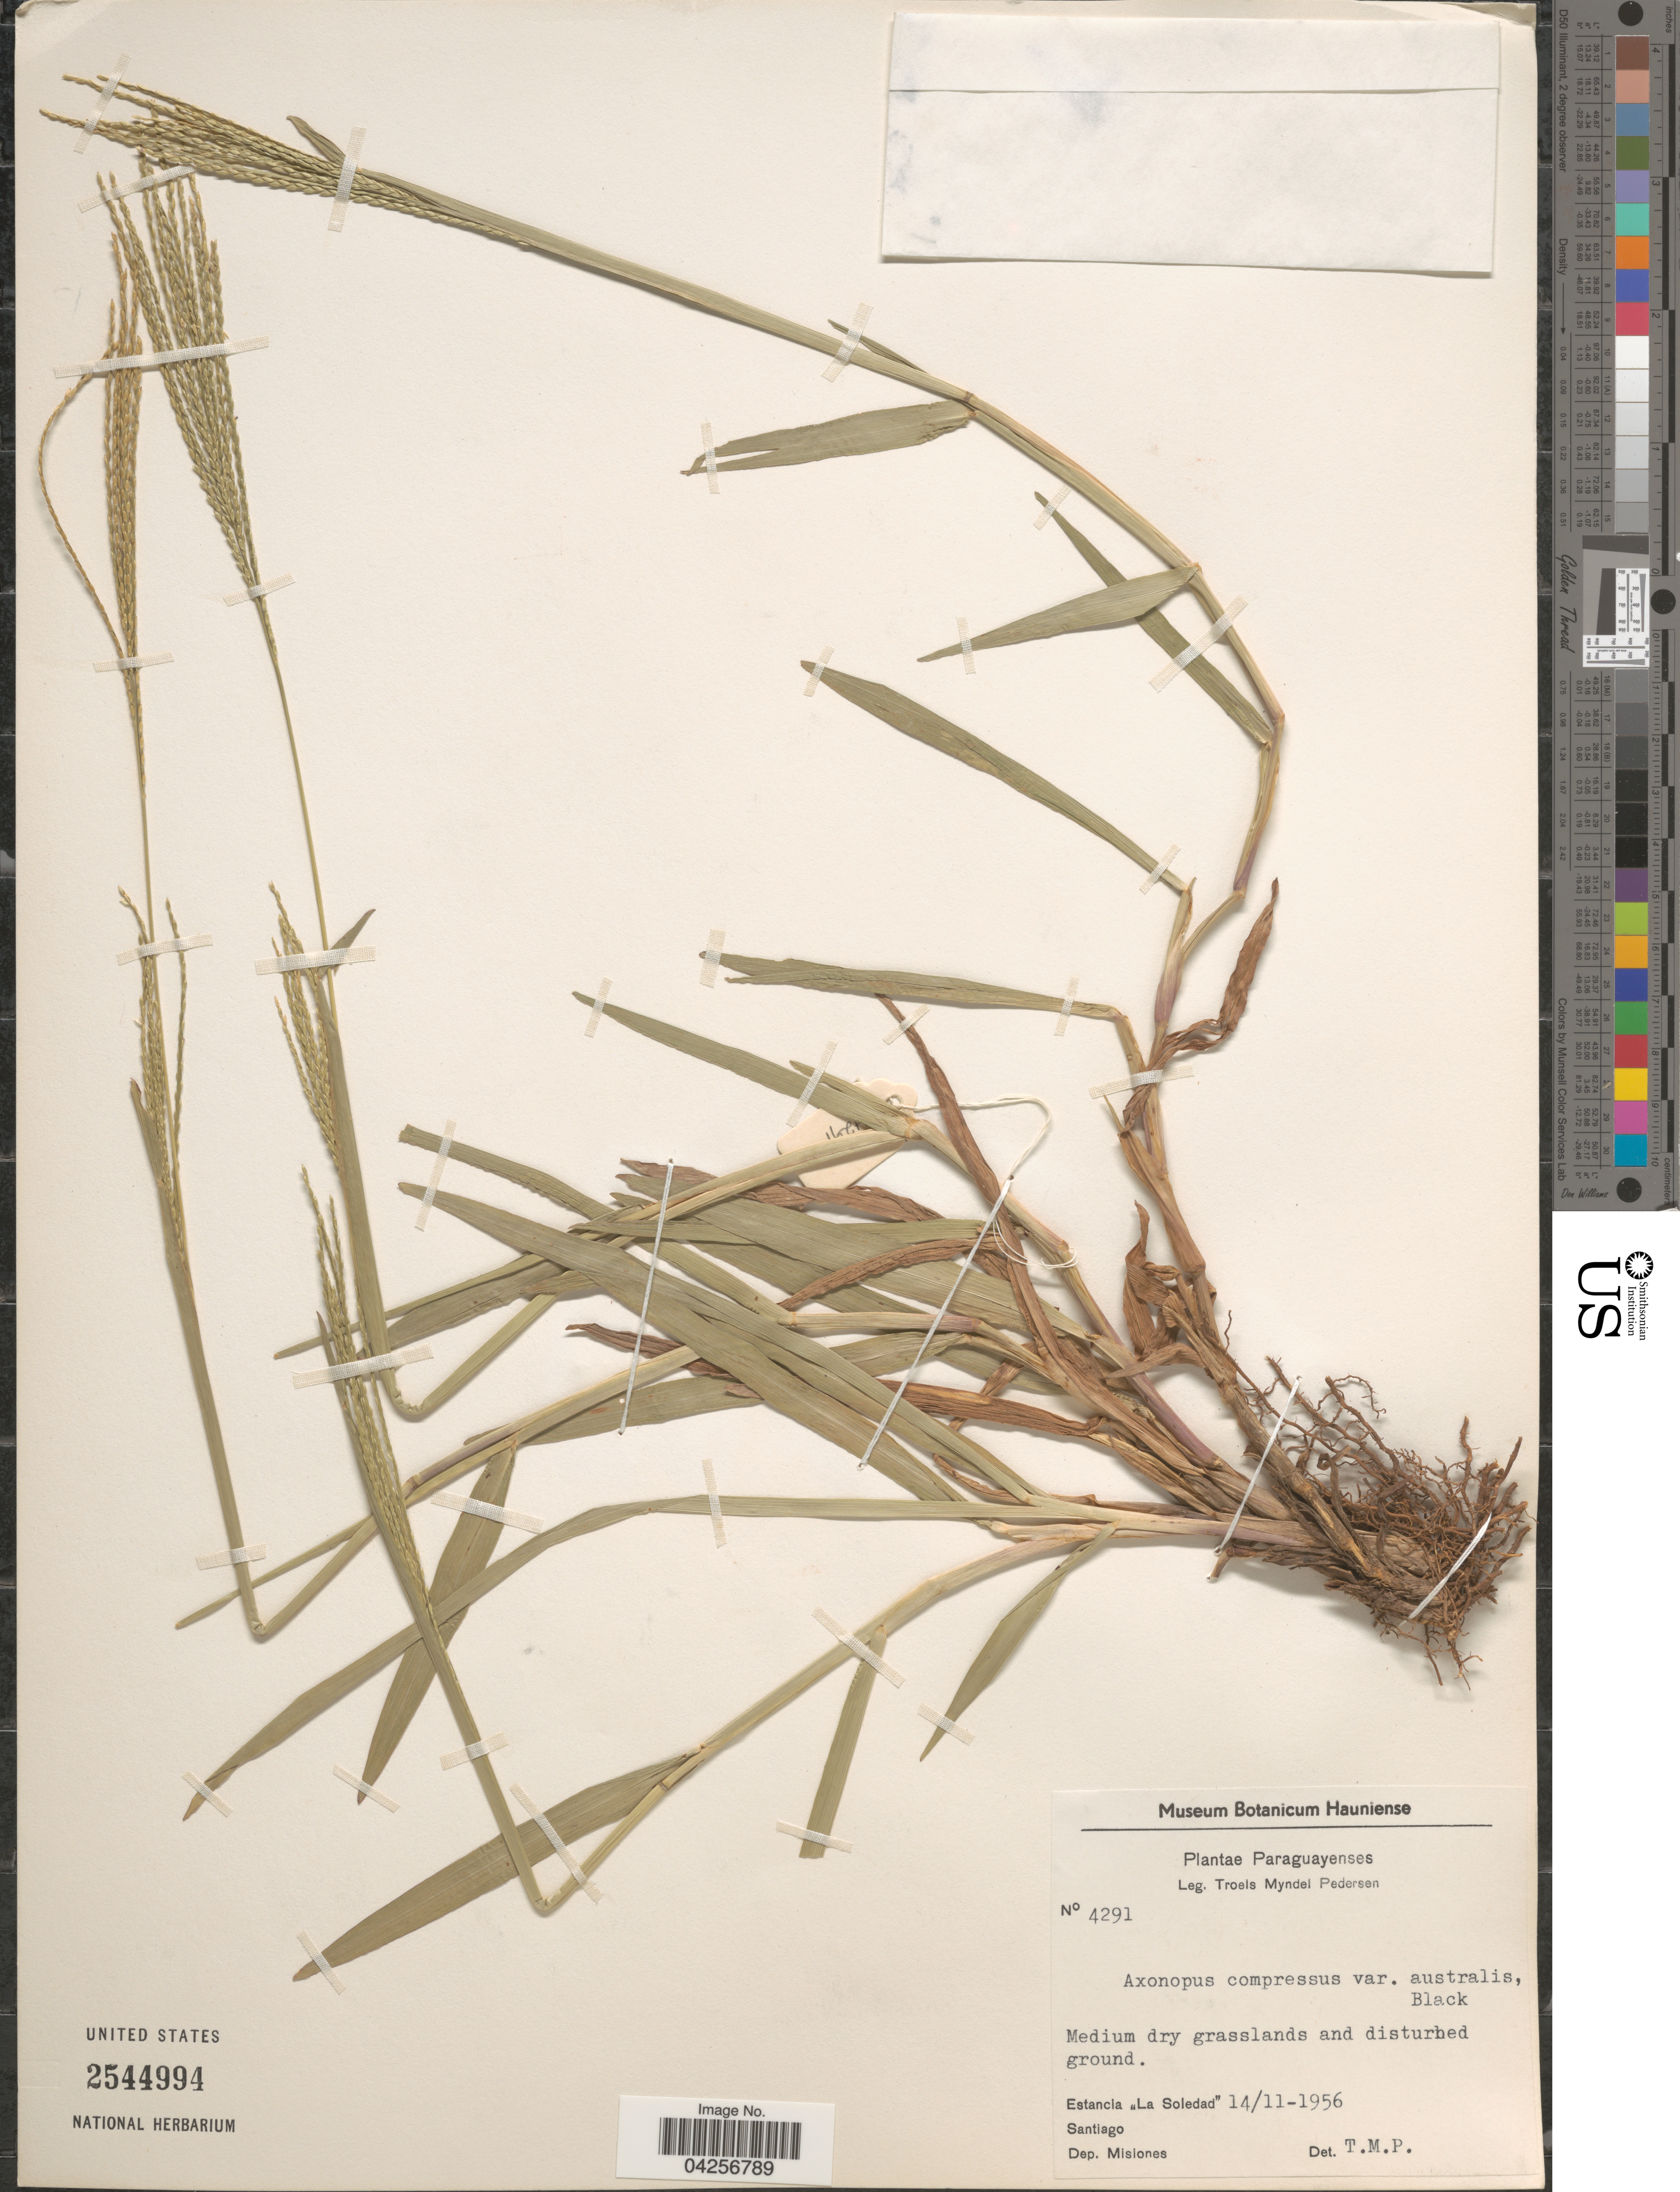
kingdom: Plantae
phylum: Tracheophyta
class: Liliopsida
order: Poales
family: Poaceae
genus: Axonopus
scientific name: Axonopus compressus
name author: (Sw.) P. Beauv.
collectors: T. Pederson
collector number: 4291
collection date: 1956-11-14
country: Paraguay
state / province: Misiones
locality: Estancia "La Soledad". Santiago. Dep. Misiones.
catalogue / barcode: US 2544994